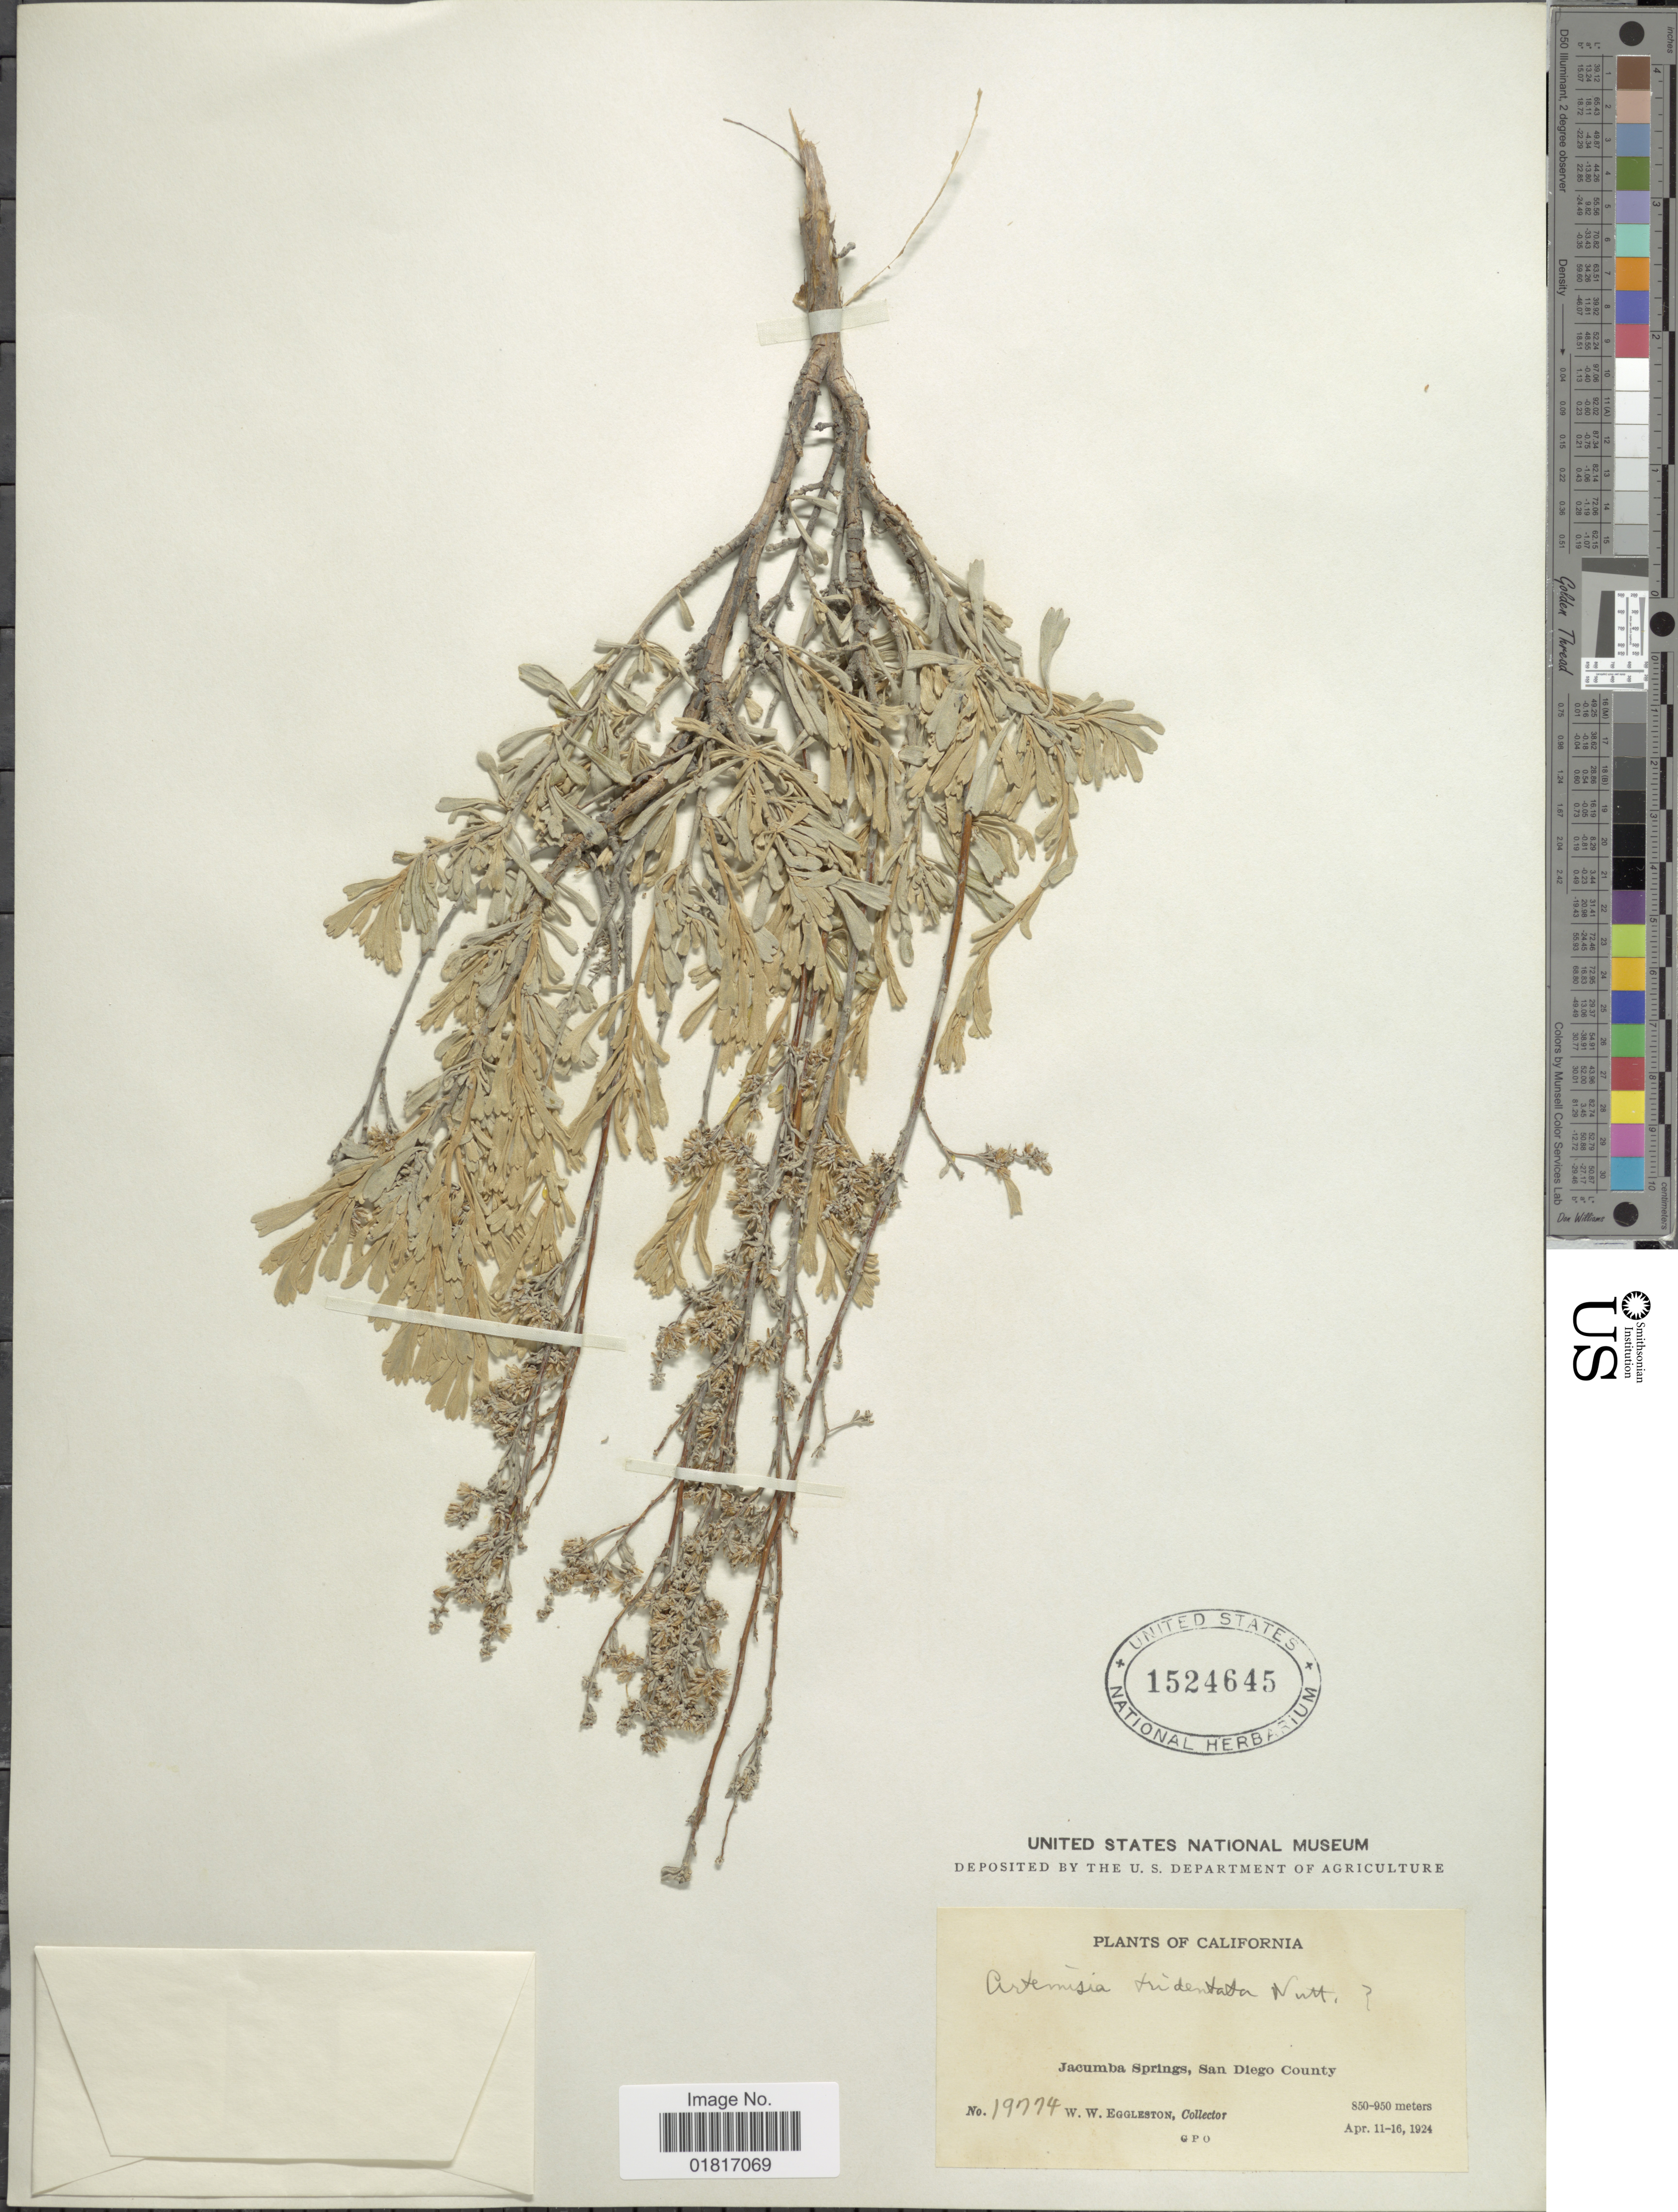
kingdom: Plantae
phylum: Tracheophyta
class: Magnoliopsida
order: Asterales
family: Asteraceae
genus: Artemisia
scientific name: Artemisia tridentata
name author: Nutt.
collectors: W. W. Eggleston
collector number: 19774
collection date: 1924-04-11/1924-04-16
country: United States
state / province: California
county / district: San Diego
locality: Jacumba Springs, San Diego County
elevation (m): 850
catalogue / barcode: US 1524645